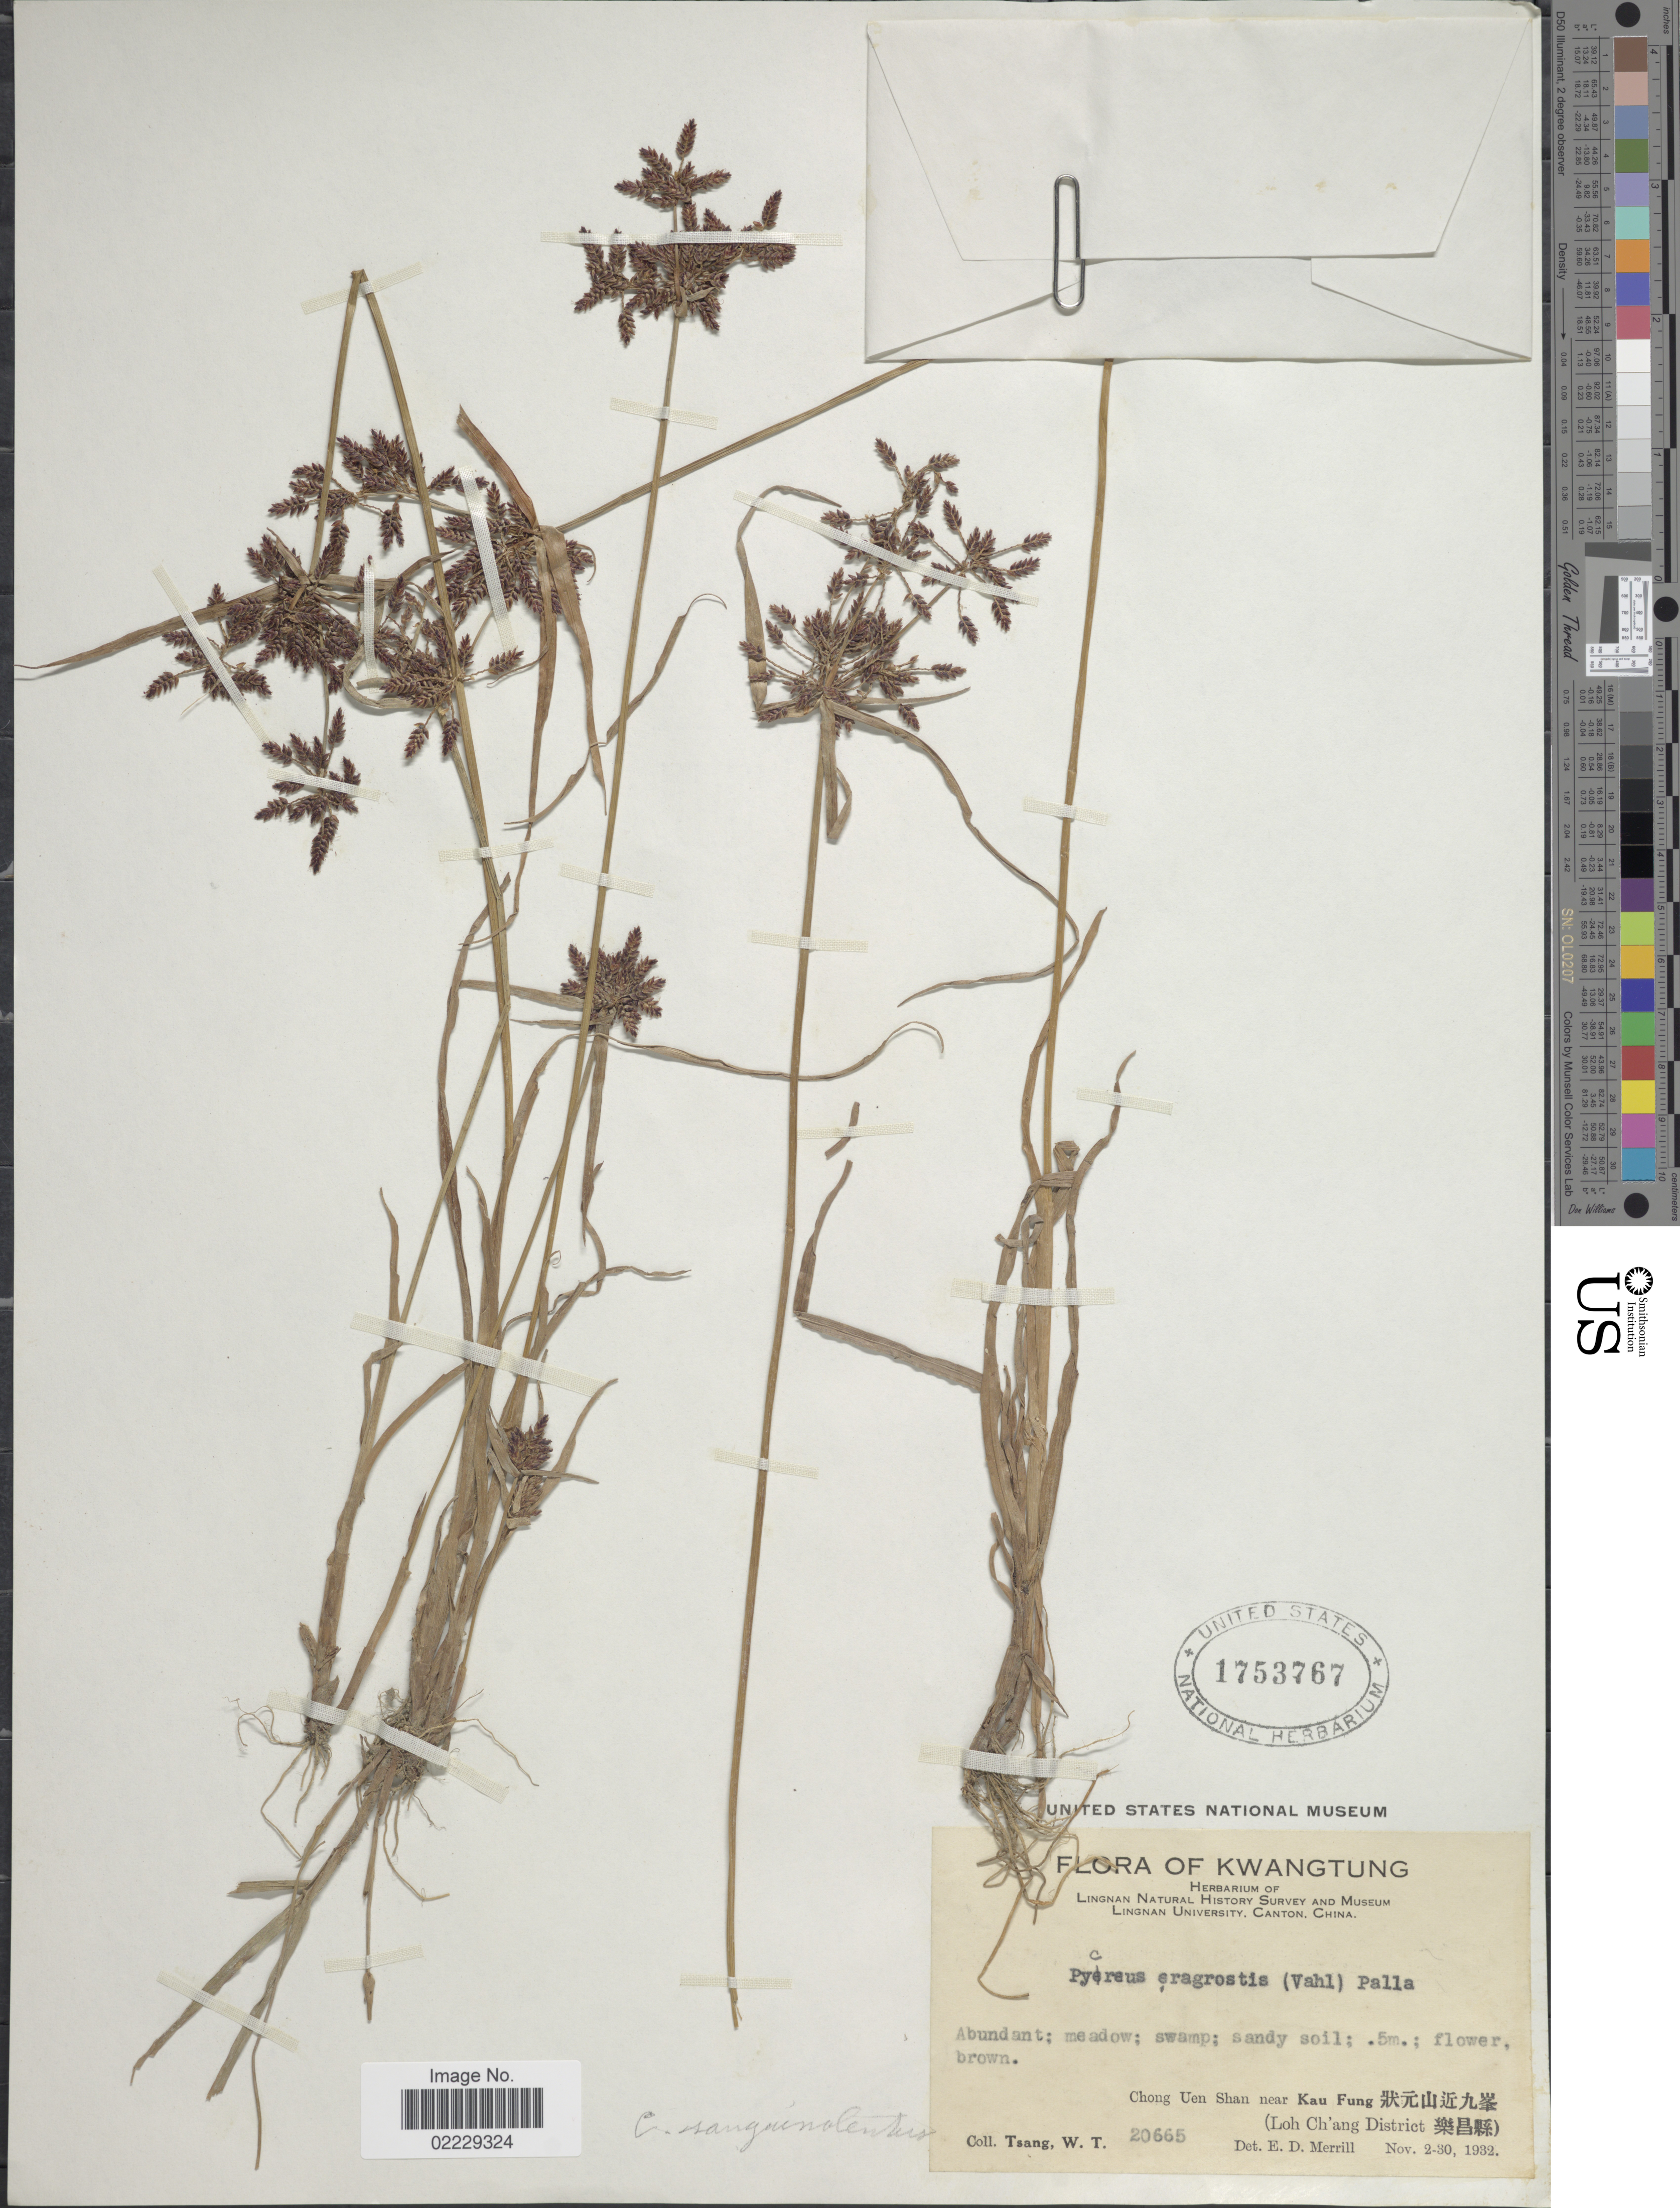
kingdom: Plantae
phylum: Tracheophyta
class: Liliopsida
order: Poales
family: Cyperaceae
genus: Cyperus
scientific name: Cyperus sanguinolentus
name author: Vahl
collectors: W. T. Tsang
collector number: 20665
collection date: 1932-11-02/1932-11-30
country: China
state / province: Guangdong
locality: Kwangtung, Chong Uen Shan near Kau Fung (Loh Ch'ang District)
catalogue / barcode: US 1753767